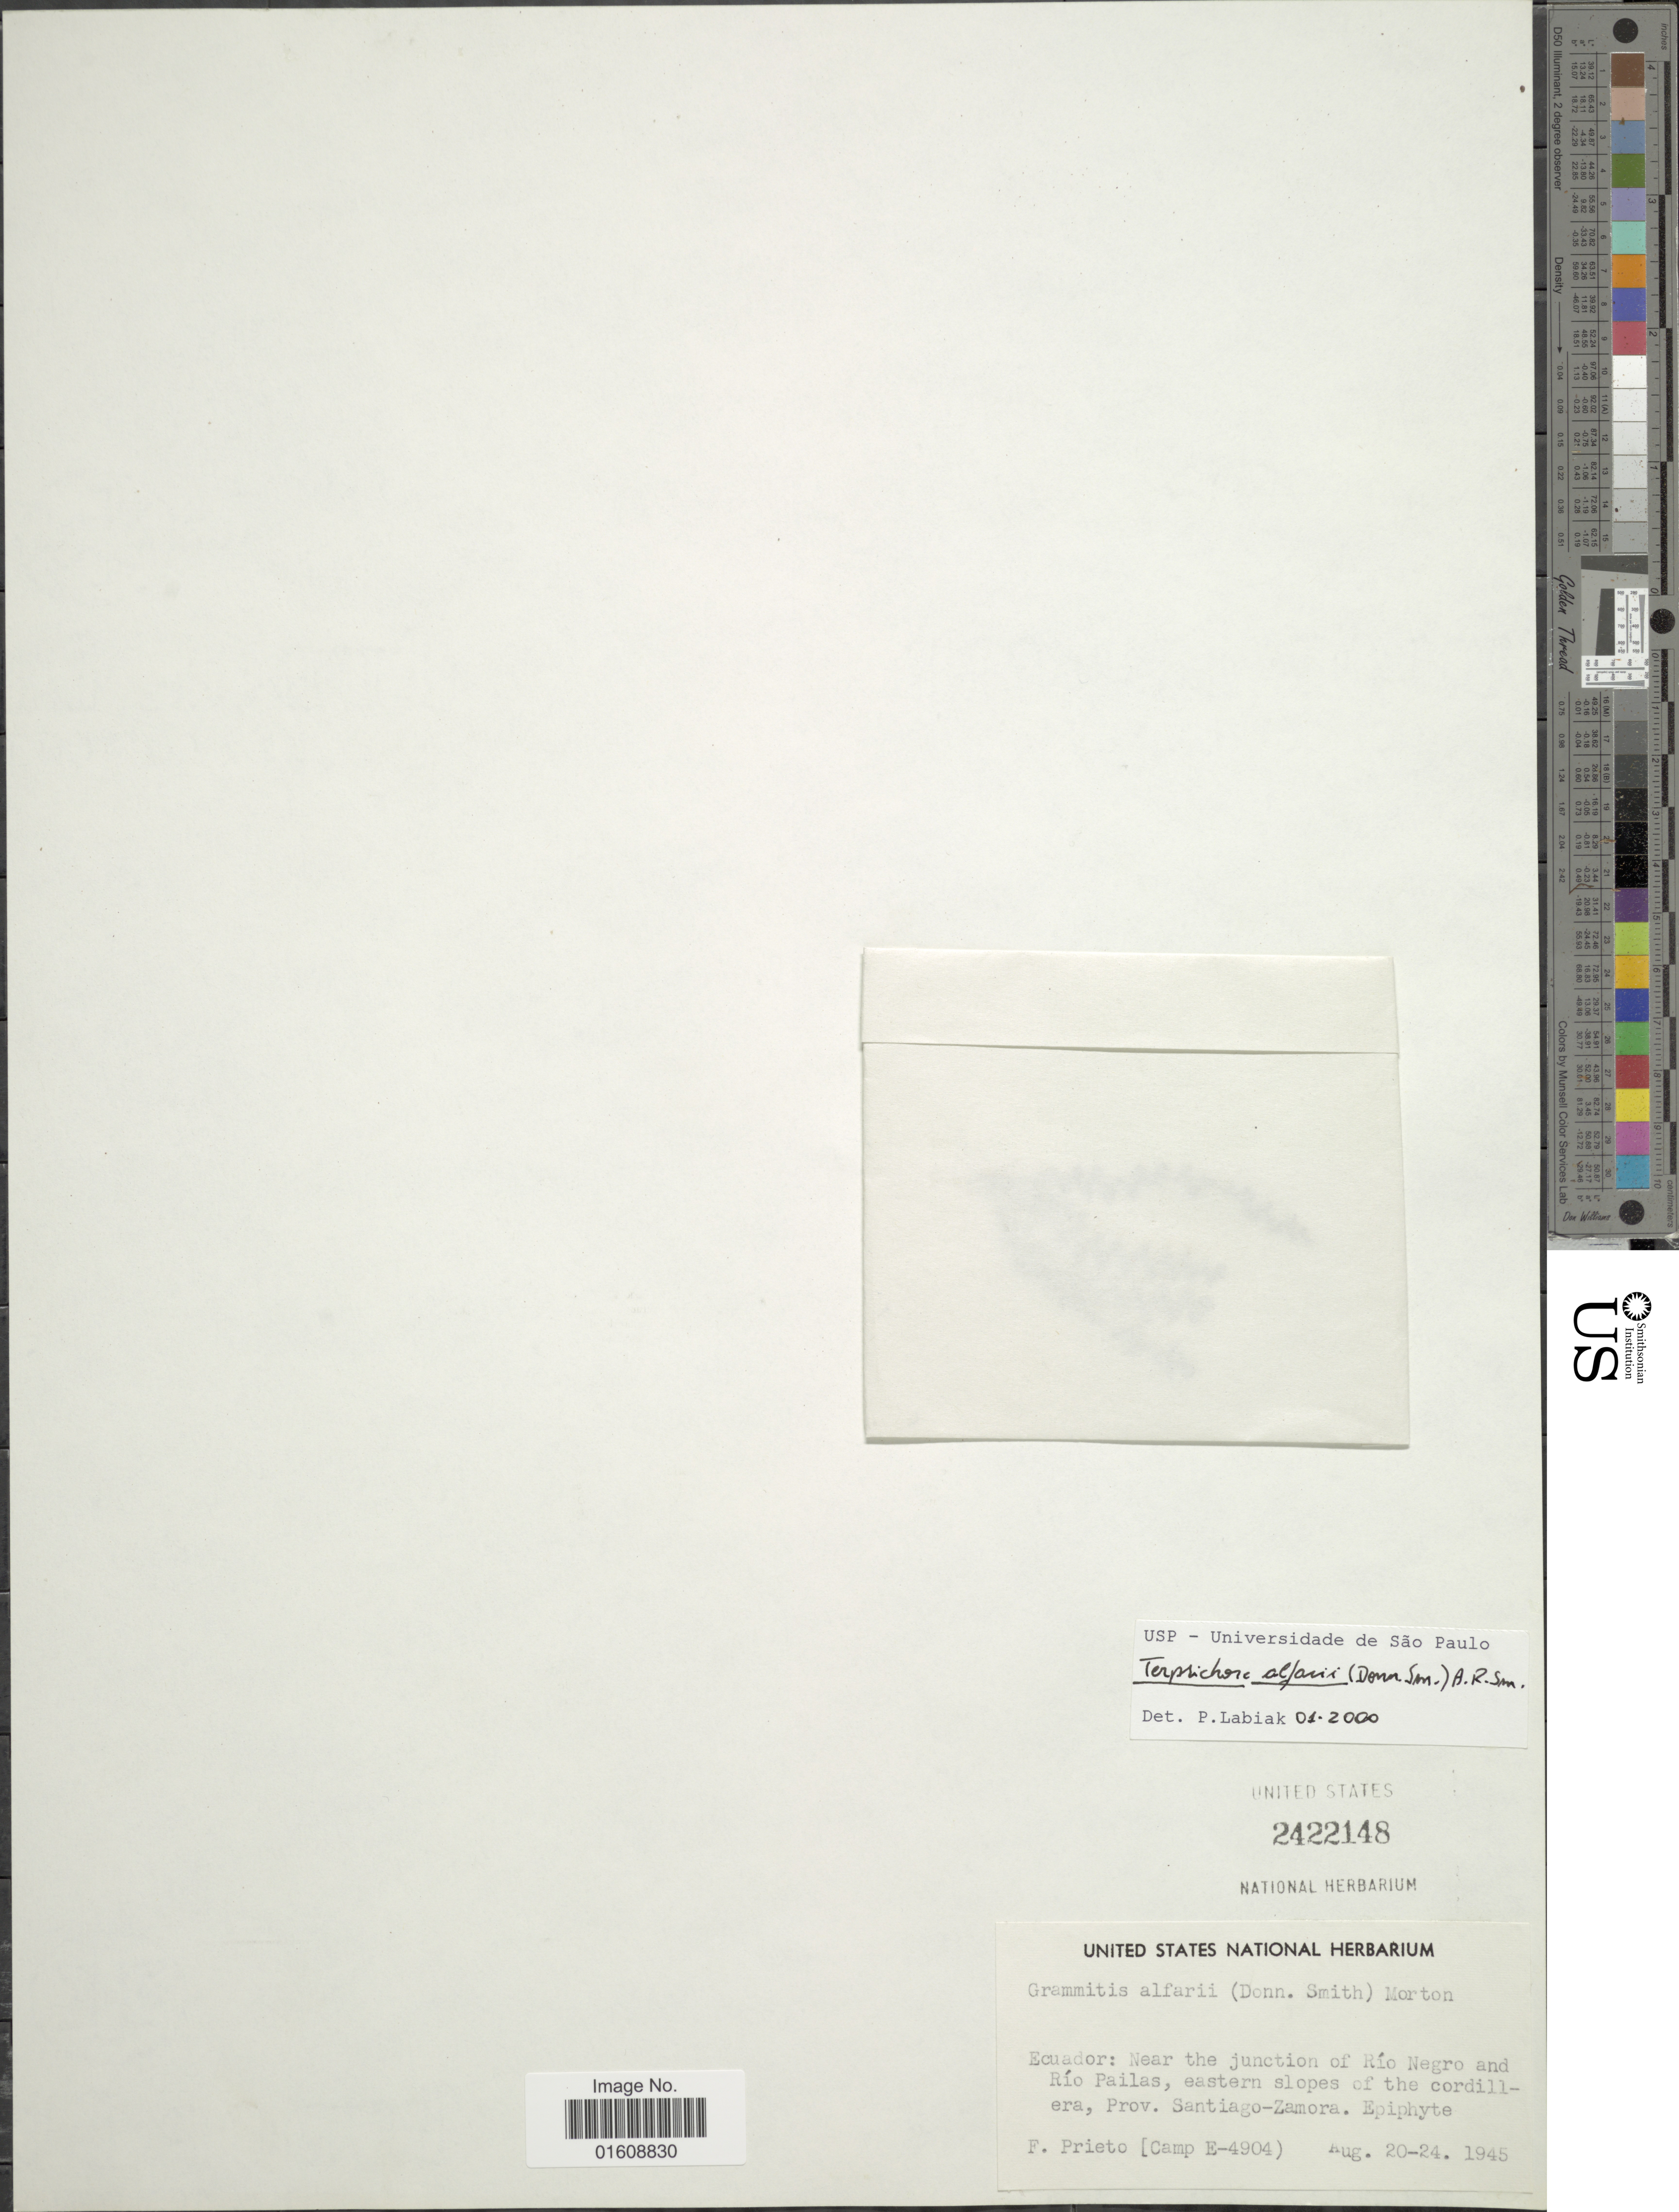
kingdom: Plantae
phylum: Tracheophyta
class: Polypodiopsida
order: Polypodiales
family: Polypodiaceae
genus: Alansmia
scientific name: Alansmia alfaroi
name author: (Donn. Sm.) Moguel & M. Kessler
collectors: F. Prieto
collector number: Camp E-4904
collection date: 1945-08-20/1945-08-24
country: Venezuela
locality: Near the junction of Río Negro and Río Pailas, eastern slopes of the cordillera, Prov. Santiago-Zamora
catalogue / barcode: US 2422148